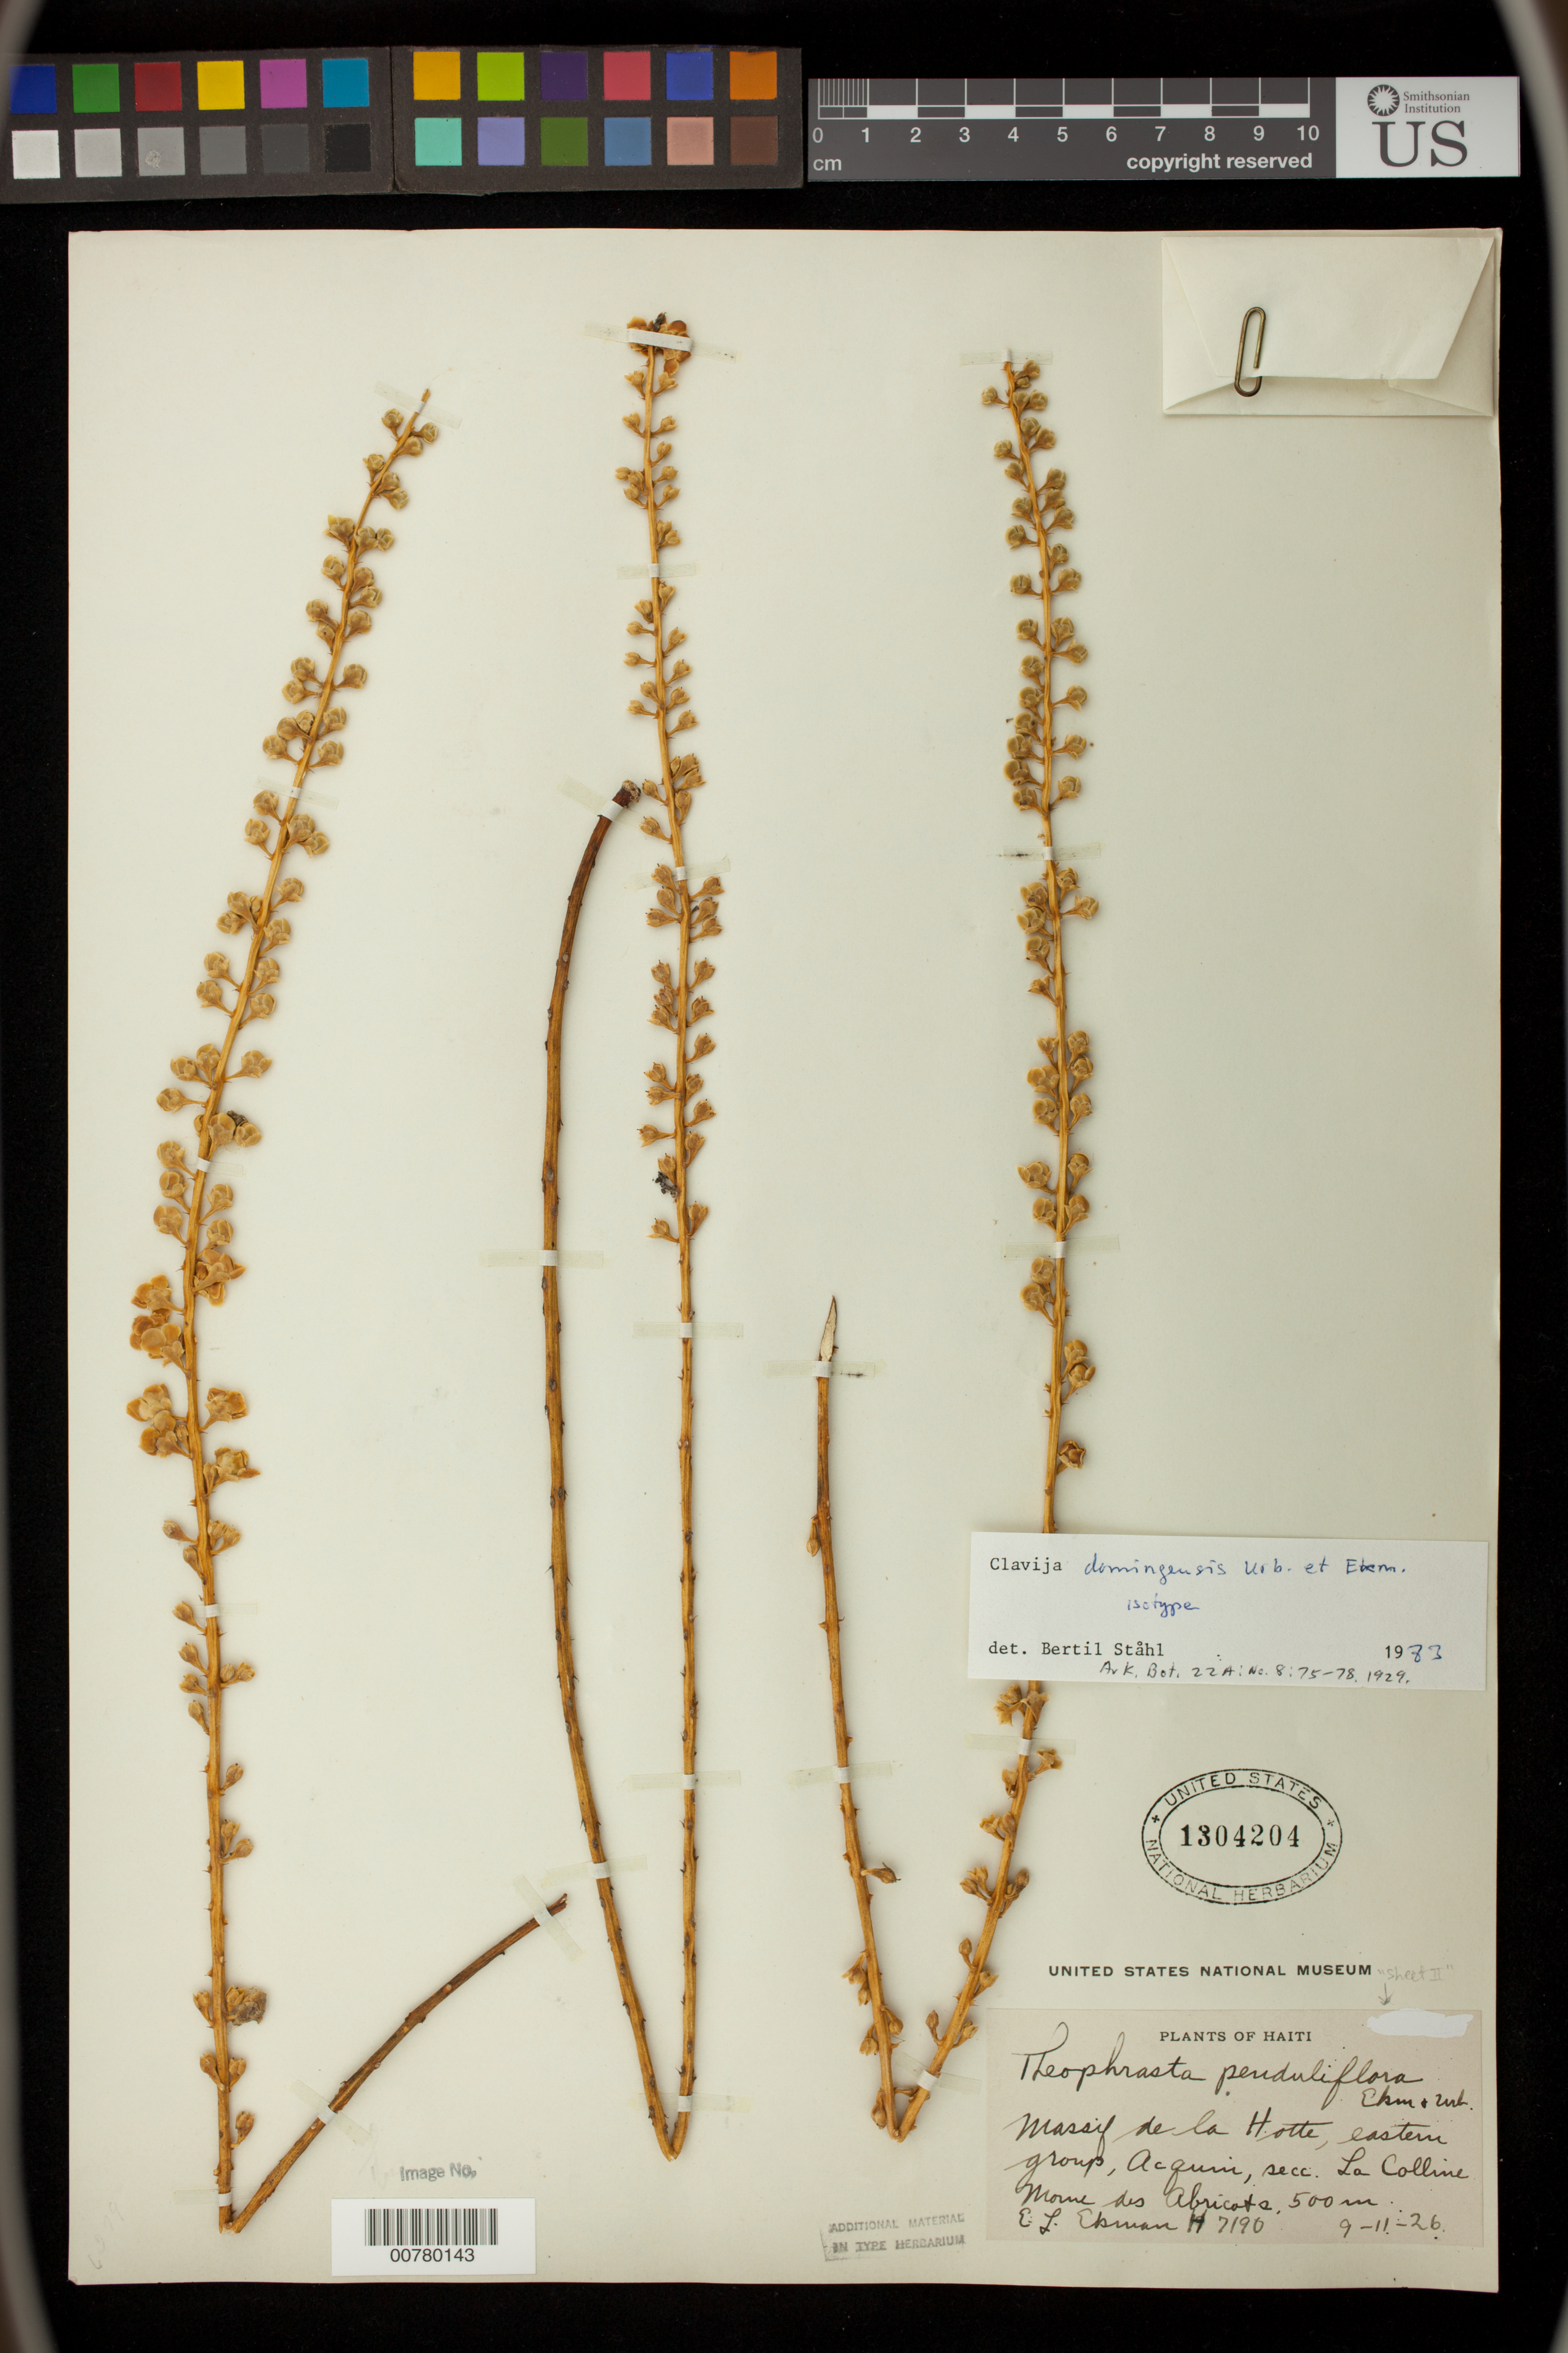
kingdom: Plantae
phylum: Tracheophyta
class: Magnoliopsida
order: Ericales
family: Primulaceae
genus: Clavija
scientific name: Clavija domingensis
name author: Urb. & Ekman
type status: Isotype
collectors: E. L. Ekman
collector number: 7190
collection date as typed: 09 Nov 1926 or 11 Sep 1926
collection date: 1926-09-11 or 1926-11-09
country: Haiti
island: Hispaniola Island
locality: Massif de La Hotte, eastern group, Acquin, secc. la Colline, Morne des Abricots.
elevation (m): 500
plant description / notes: Sheet numbering has been altered; compare to USNH 1304205.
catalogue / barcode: US 1304204